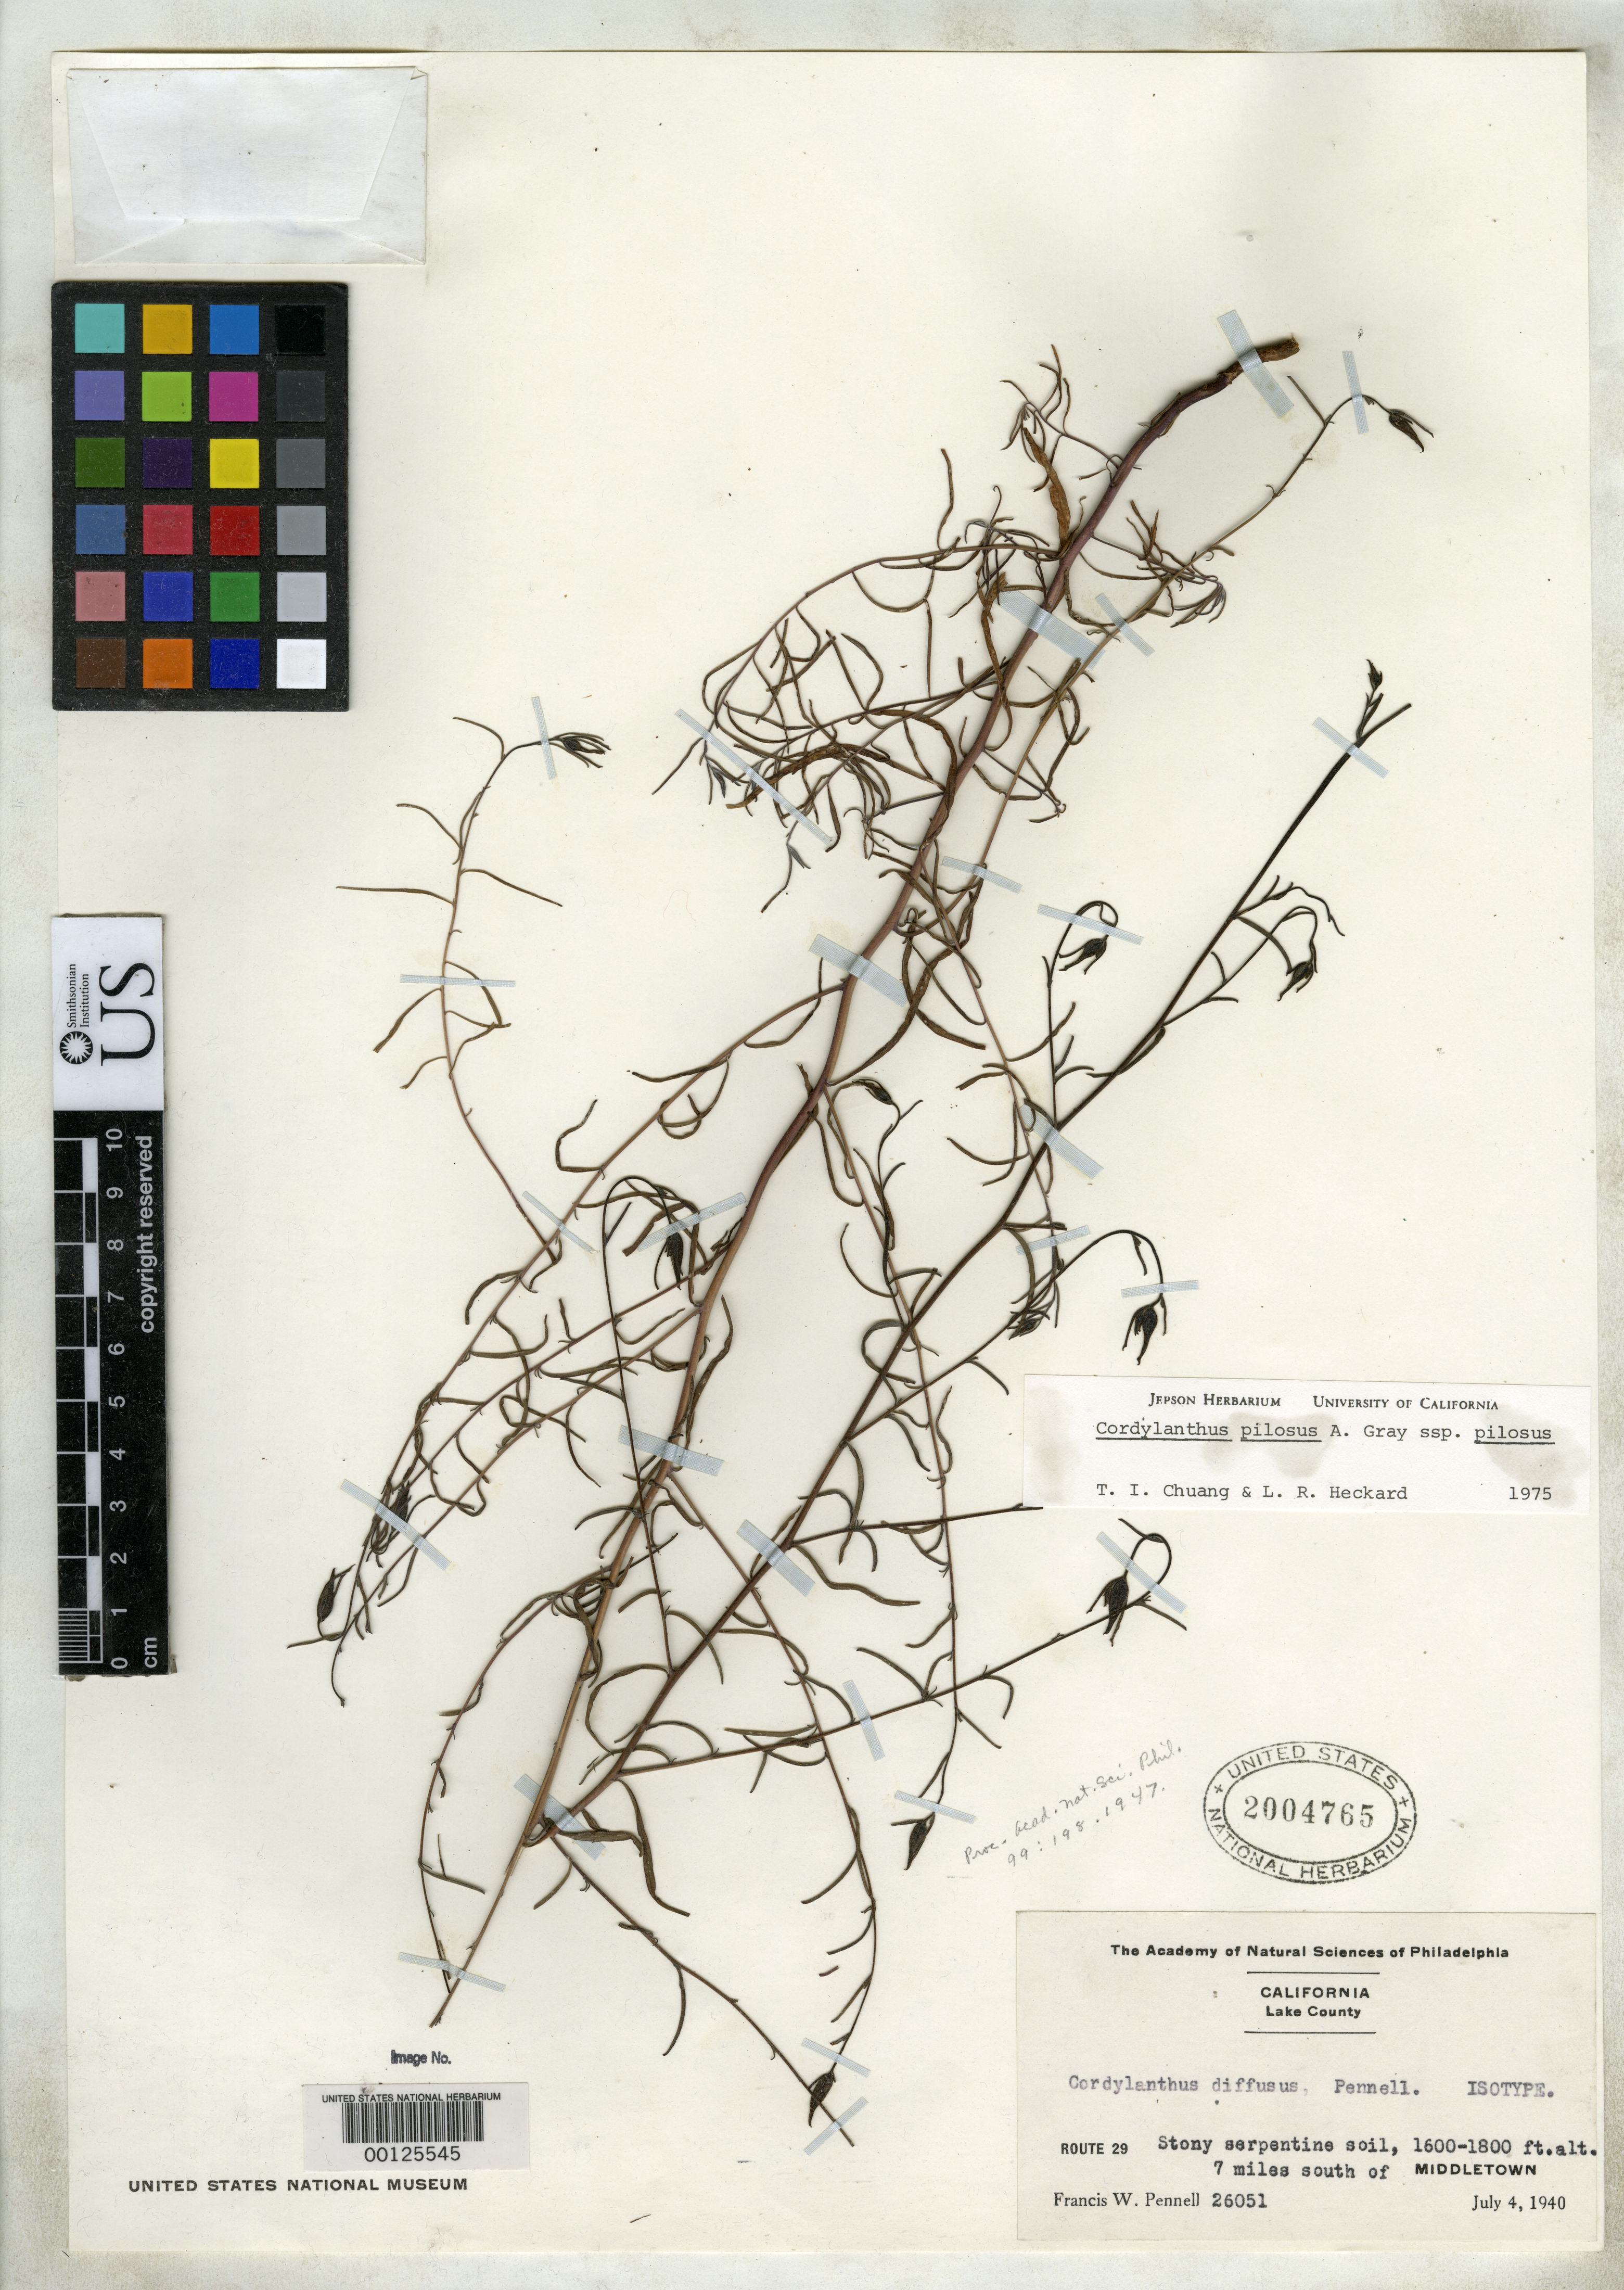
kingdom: Plantae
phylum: Tracheophyta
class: Magnoliopsida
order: Lamiales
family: Orobanchaceae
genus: Cordylanthus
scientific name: Cordylanthus diffusus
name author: Nutt.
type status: Isotype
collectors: F. W. Pennell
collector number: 26051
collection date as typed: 04 Jul 1940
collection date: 1940-07-04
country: United States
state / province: California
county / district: Lake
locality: Middletown.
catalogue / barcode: US 2004765